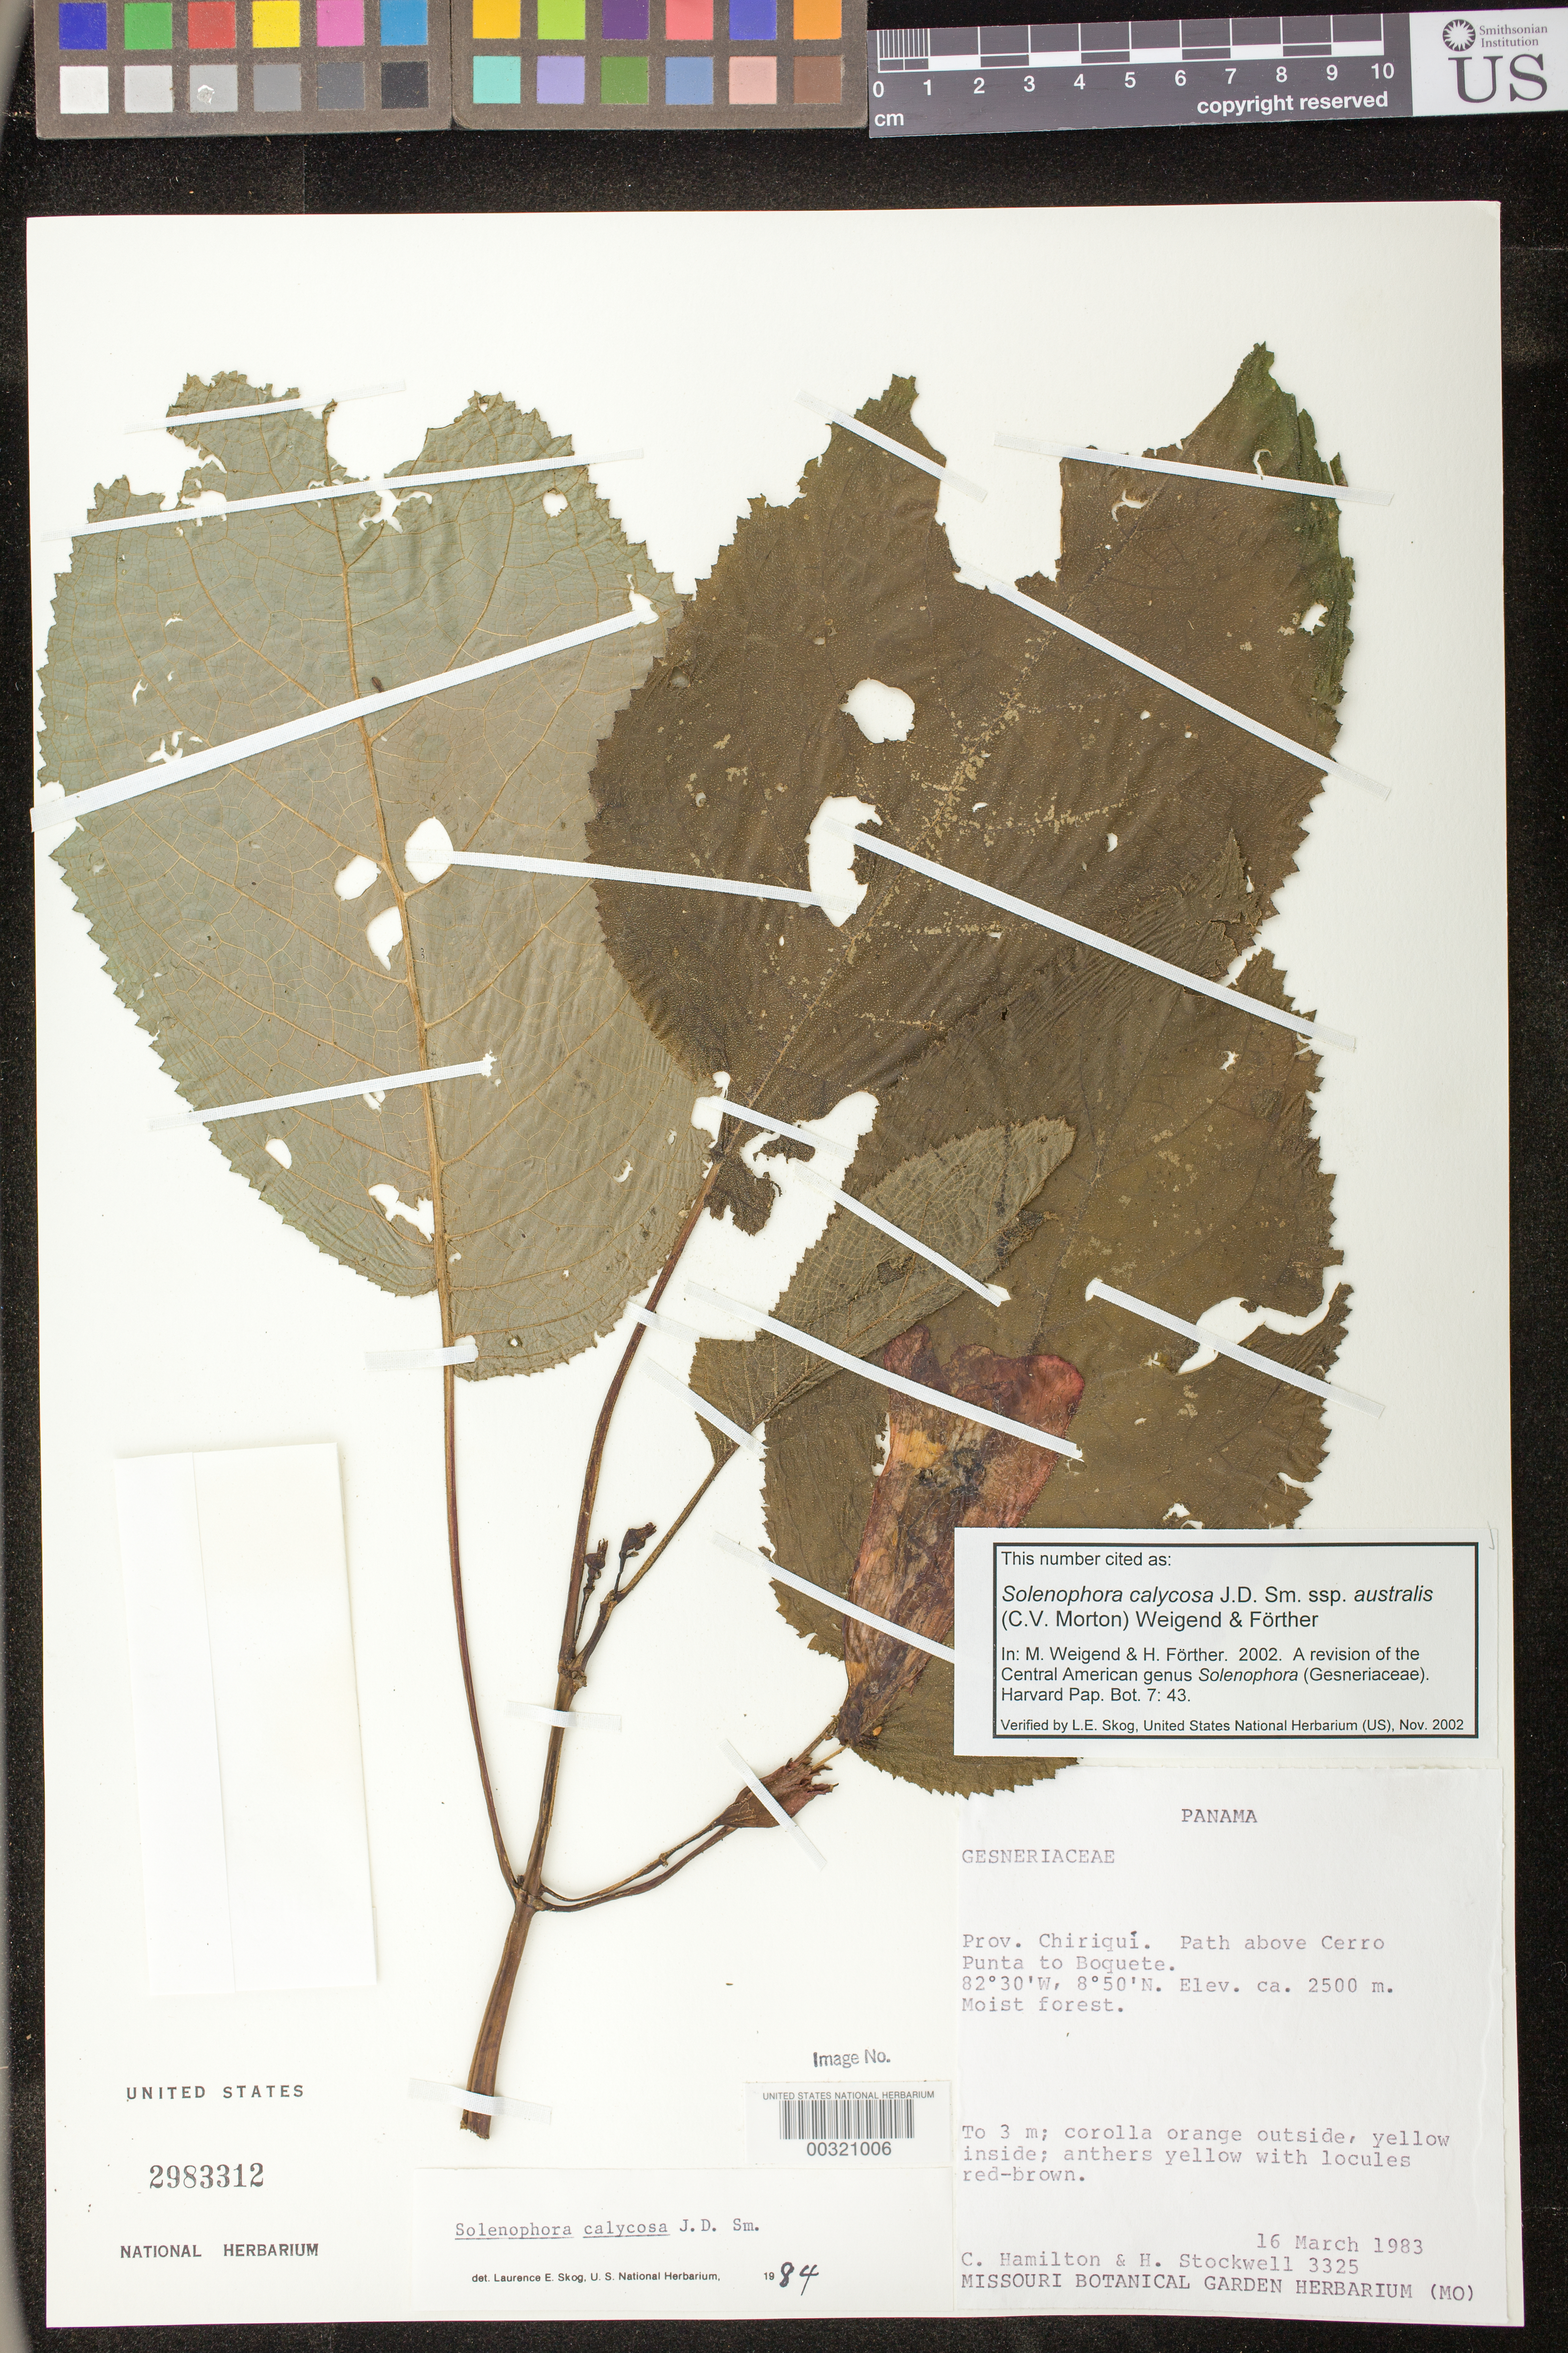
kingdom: Plantae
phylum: Tracheophyta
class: Magnoliopsida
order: Lamiales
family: Gesneriaceae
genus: Solenophora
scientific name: Solenophora calycosa subsp. australis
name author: (C.V. Morton) Weigend & Förther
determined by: Weigend; Förther, Harald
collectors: C. Hamilton & H. Stockwell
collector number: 3325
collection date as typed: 16 Mar 1983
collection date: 1983-03-16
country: Panama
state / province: Chiriquí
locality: Path above Cerro Punta to Boquete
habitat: Moist forest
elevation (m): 2500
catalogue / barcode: US 2983312